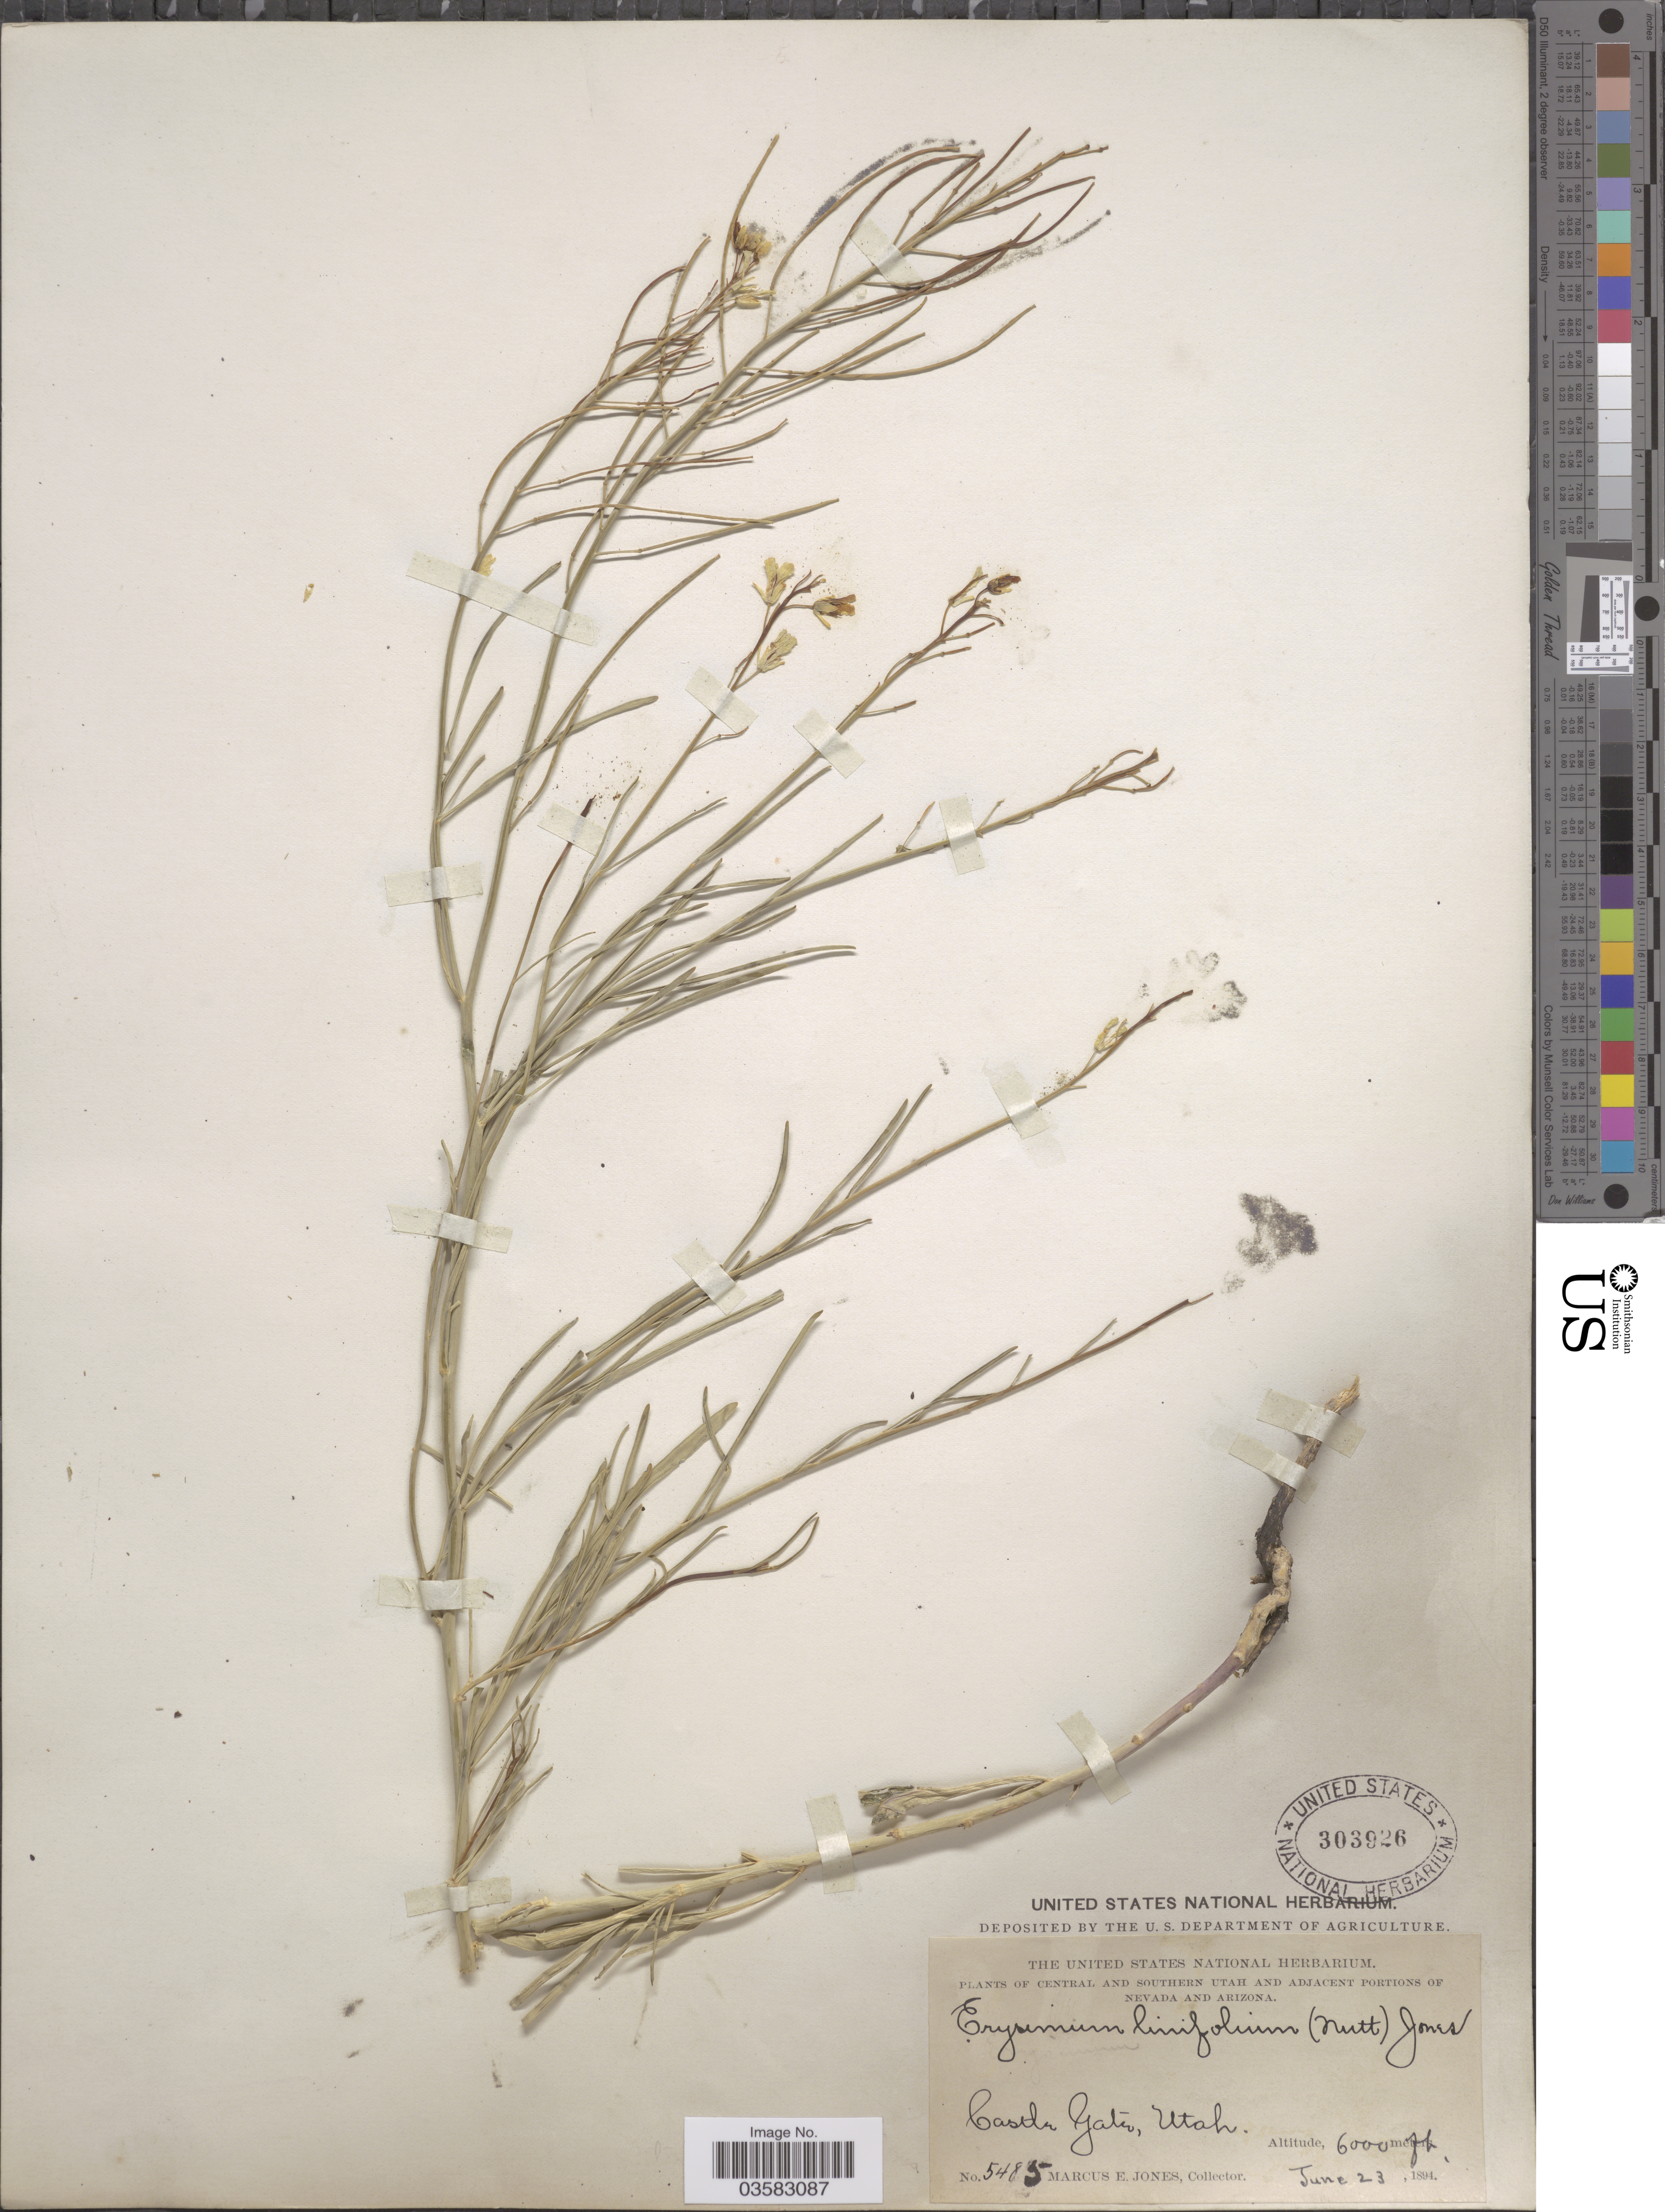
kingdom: Plantae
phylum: Tracheophyta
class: Magnoliopsida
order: Brassicales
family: Brassicaceae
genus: Sisymbrium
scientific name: Sisymbrium linifolium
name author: (Nutt.) Nutt. ex Torr. & A. Gray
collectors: M. E. Jones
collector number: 5485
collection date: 1894-06-23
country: United States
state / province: Utah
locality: Central and Southern Utah. Castle Gate.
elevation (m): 1829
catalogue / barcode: US 303926